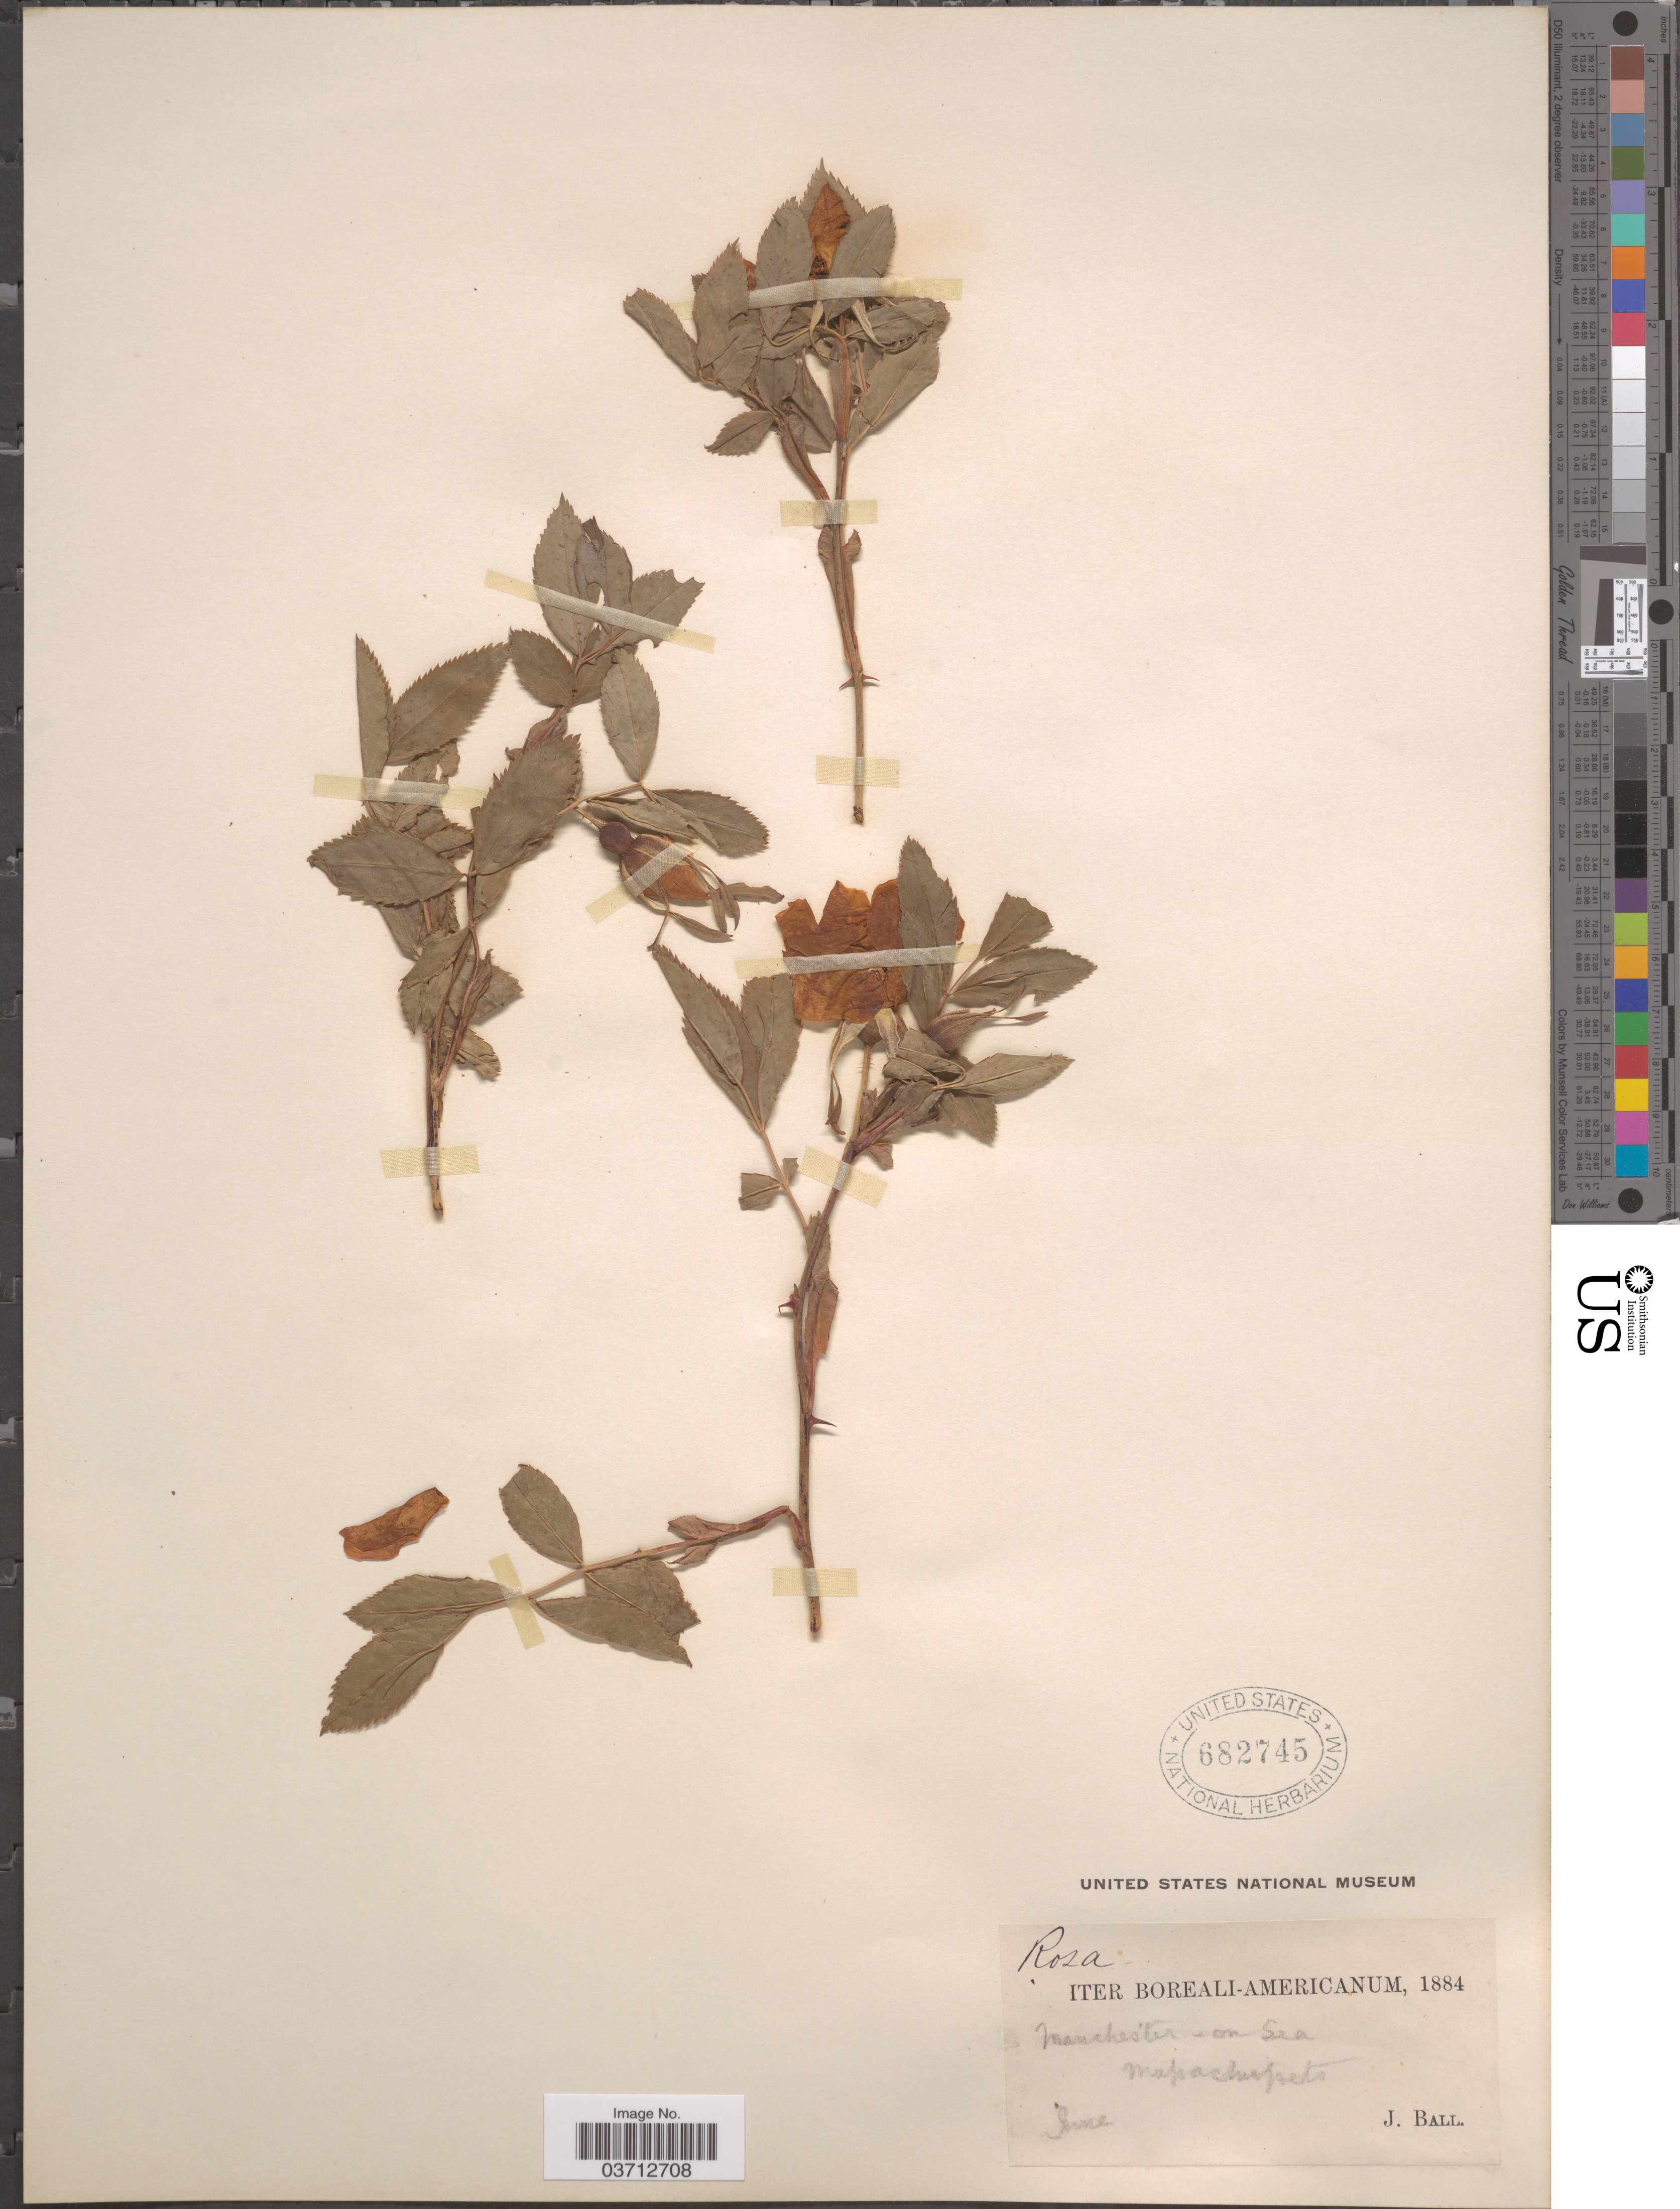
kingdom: Plantae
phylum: Tracheophyta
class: Magnoliopsida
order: Rosales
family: Rosaceae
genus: Rosa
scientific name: Rosa sp.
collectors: J. Ball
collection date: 1884-06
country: United States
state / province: Massachusetts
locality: Boreali-Americanum. Manchester - on Sea.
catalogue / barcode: US 682745